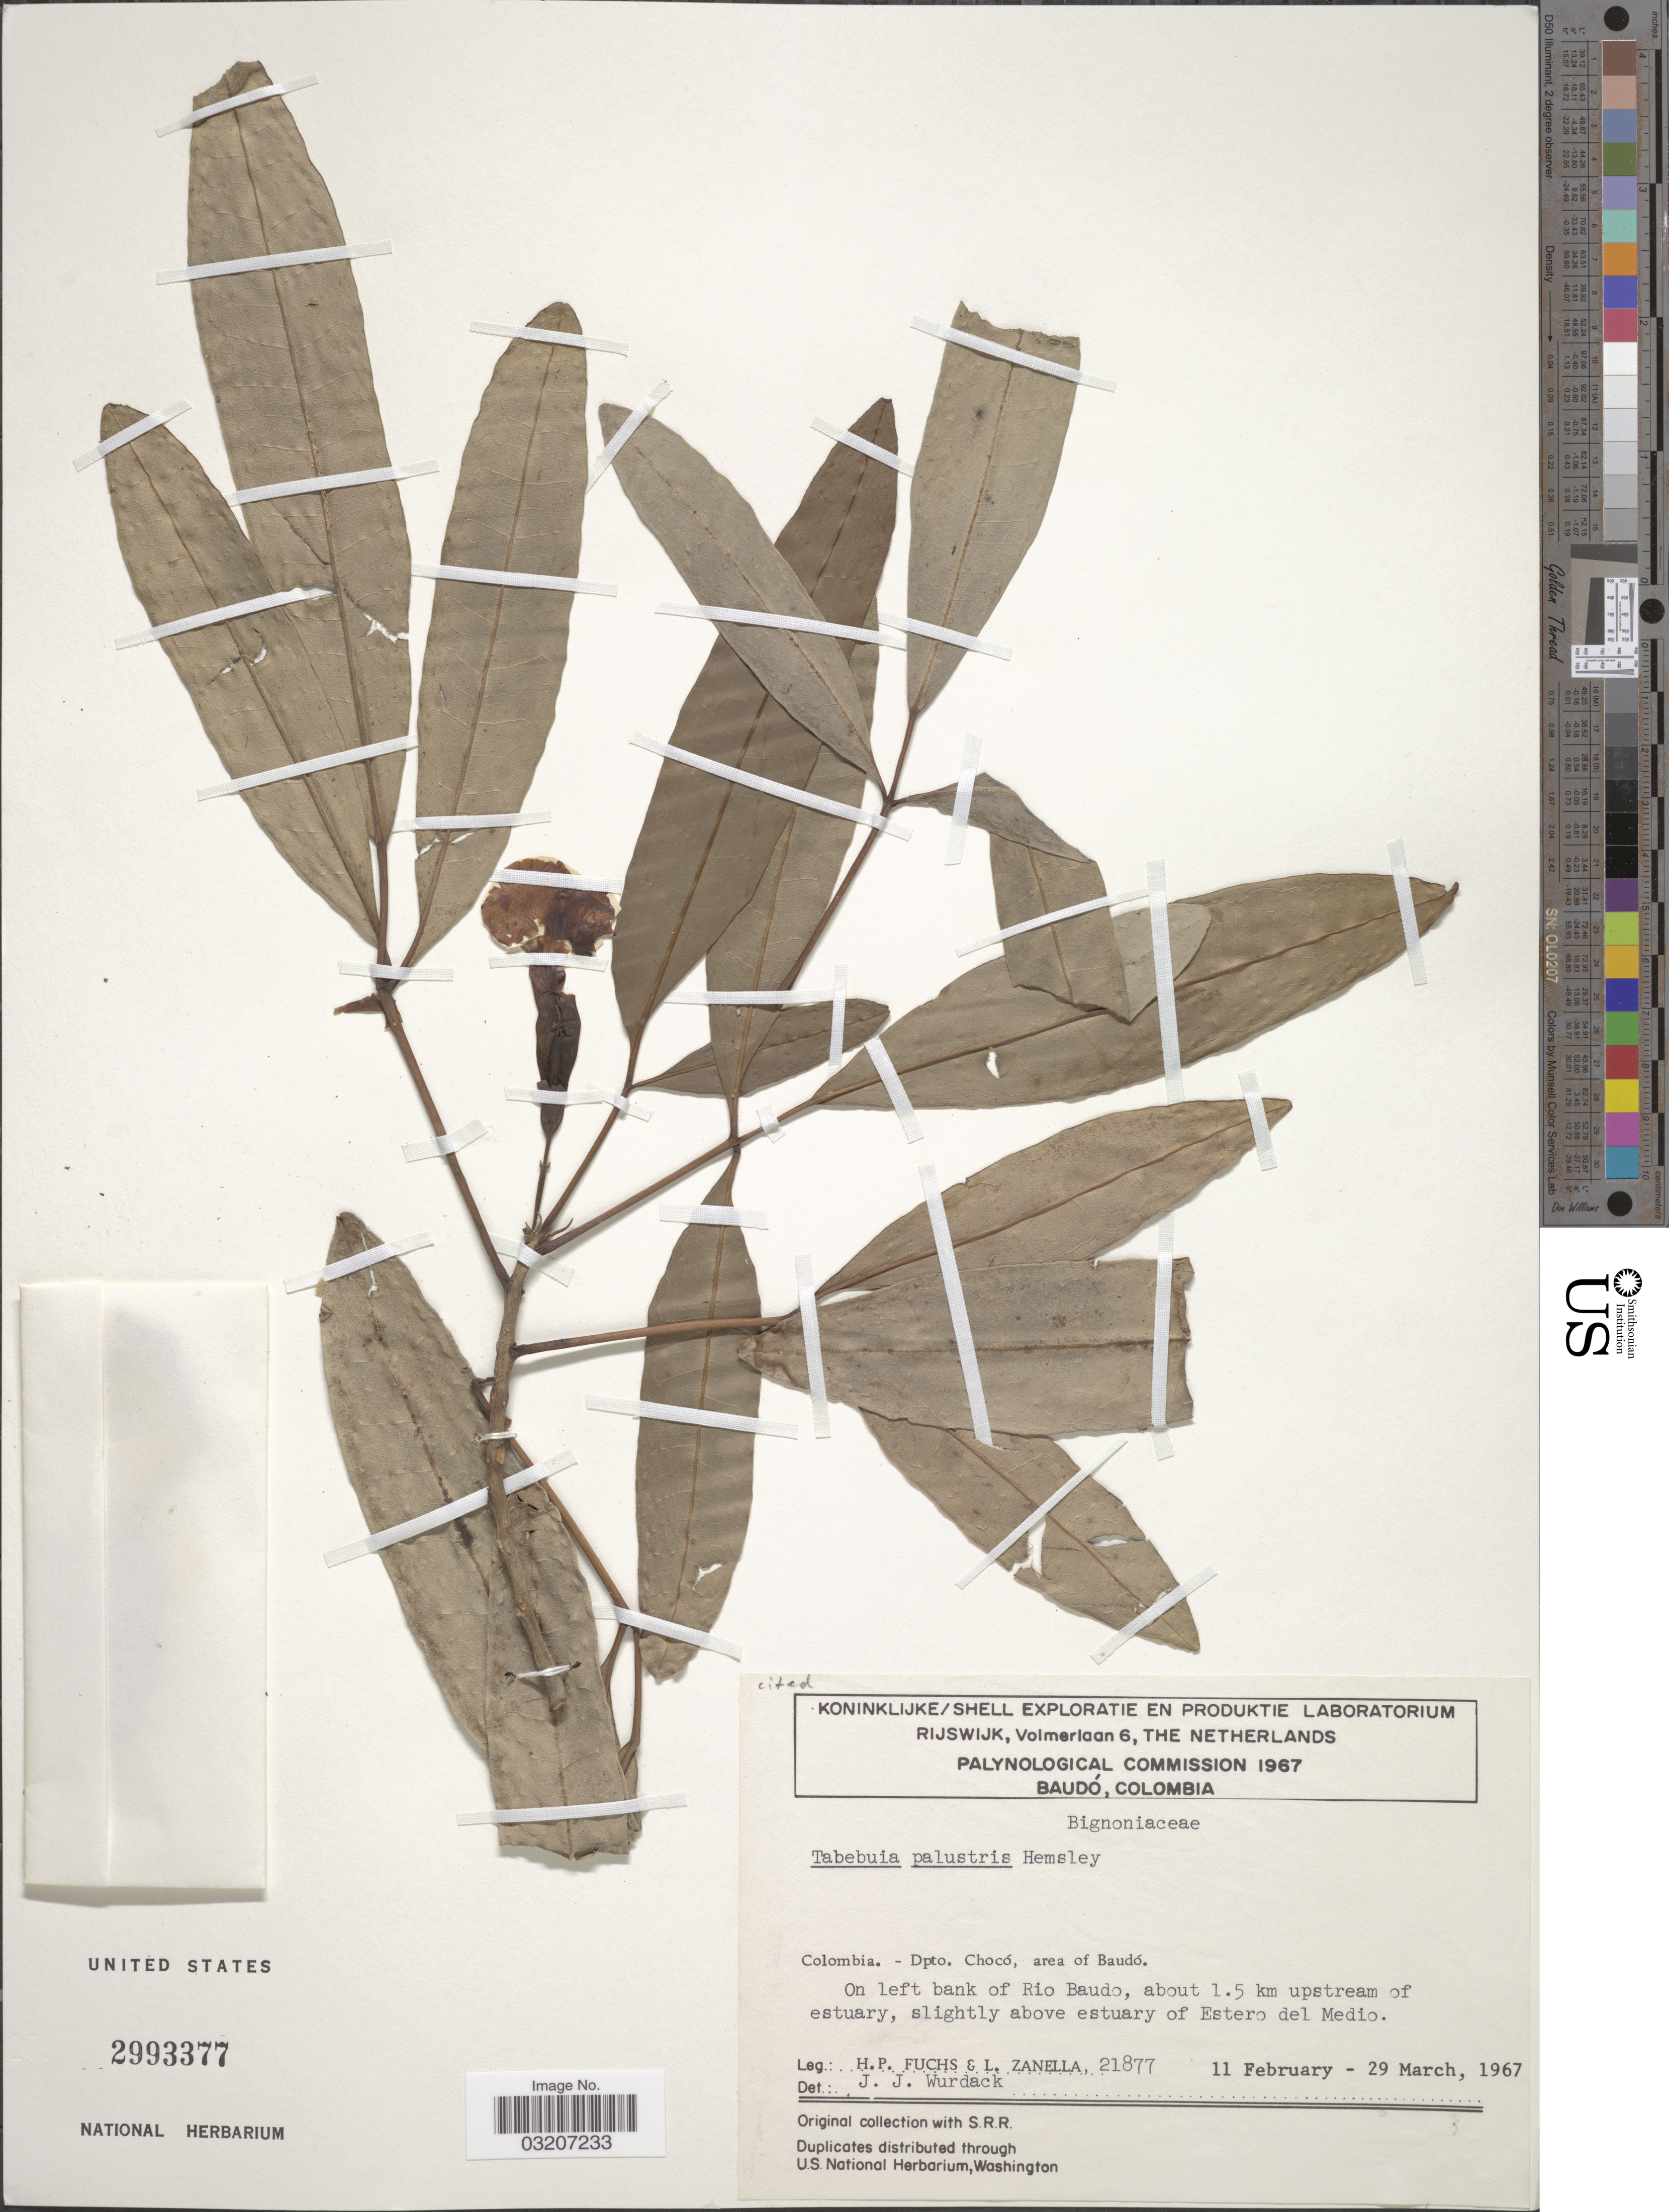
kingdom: Plantae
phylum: Tracheophyta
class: Magnoliopsida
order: Lamiales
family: Bignoniaceae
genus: Tabebuia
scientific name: Tabebuia palustris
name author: Hemsl.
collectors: H. P. Fuchs & L. Zanella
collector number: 21877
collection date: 1967-02-11/1967-03-29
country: Colombia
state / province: Chocó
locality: Dpto. Chocó, area of Baudó, On left bank of Rio Baudo, about 7 km upstream from estuary, slightly above estuary of Estero del Medio.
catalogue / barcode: US 2993377